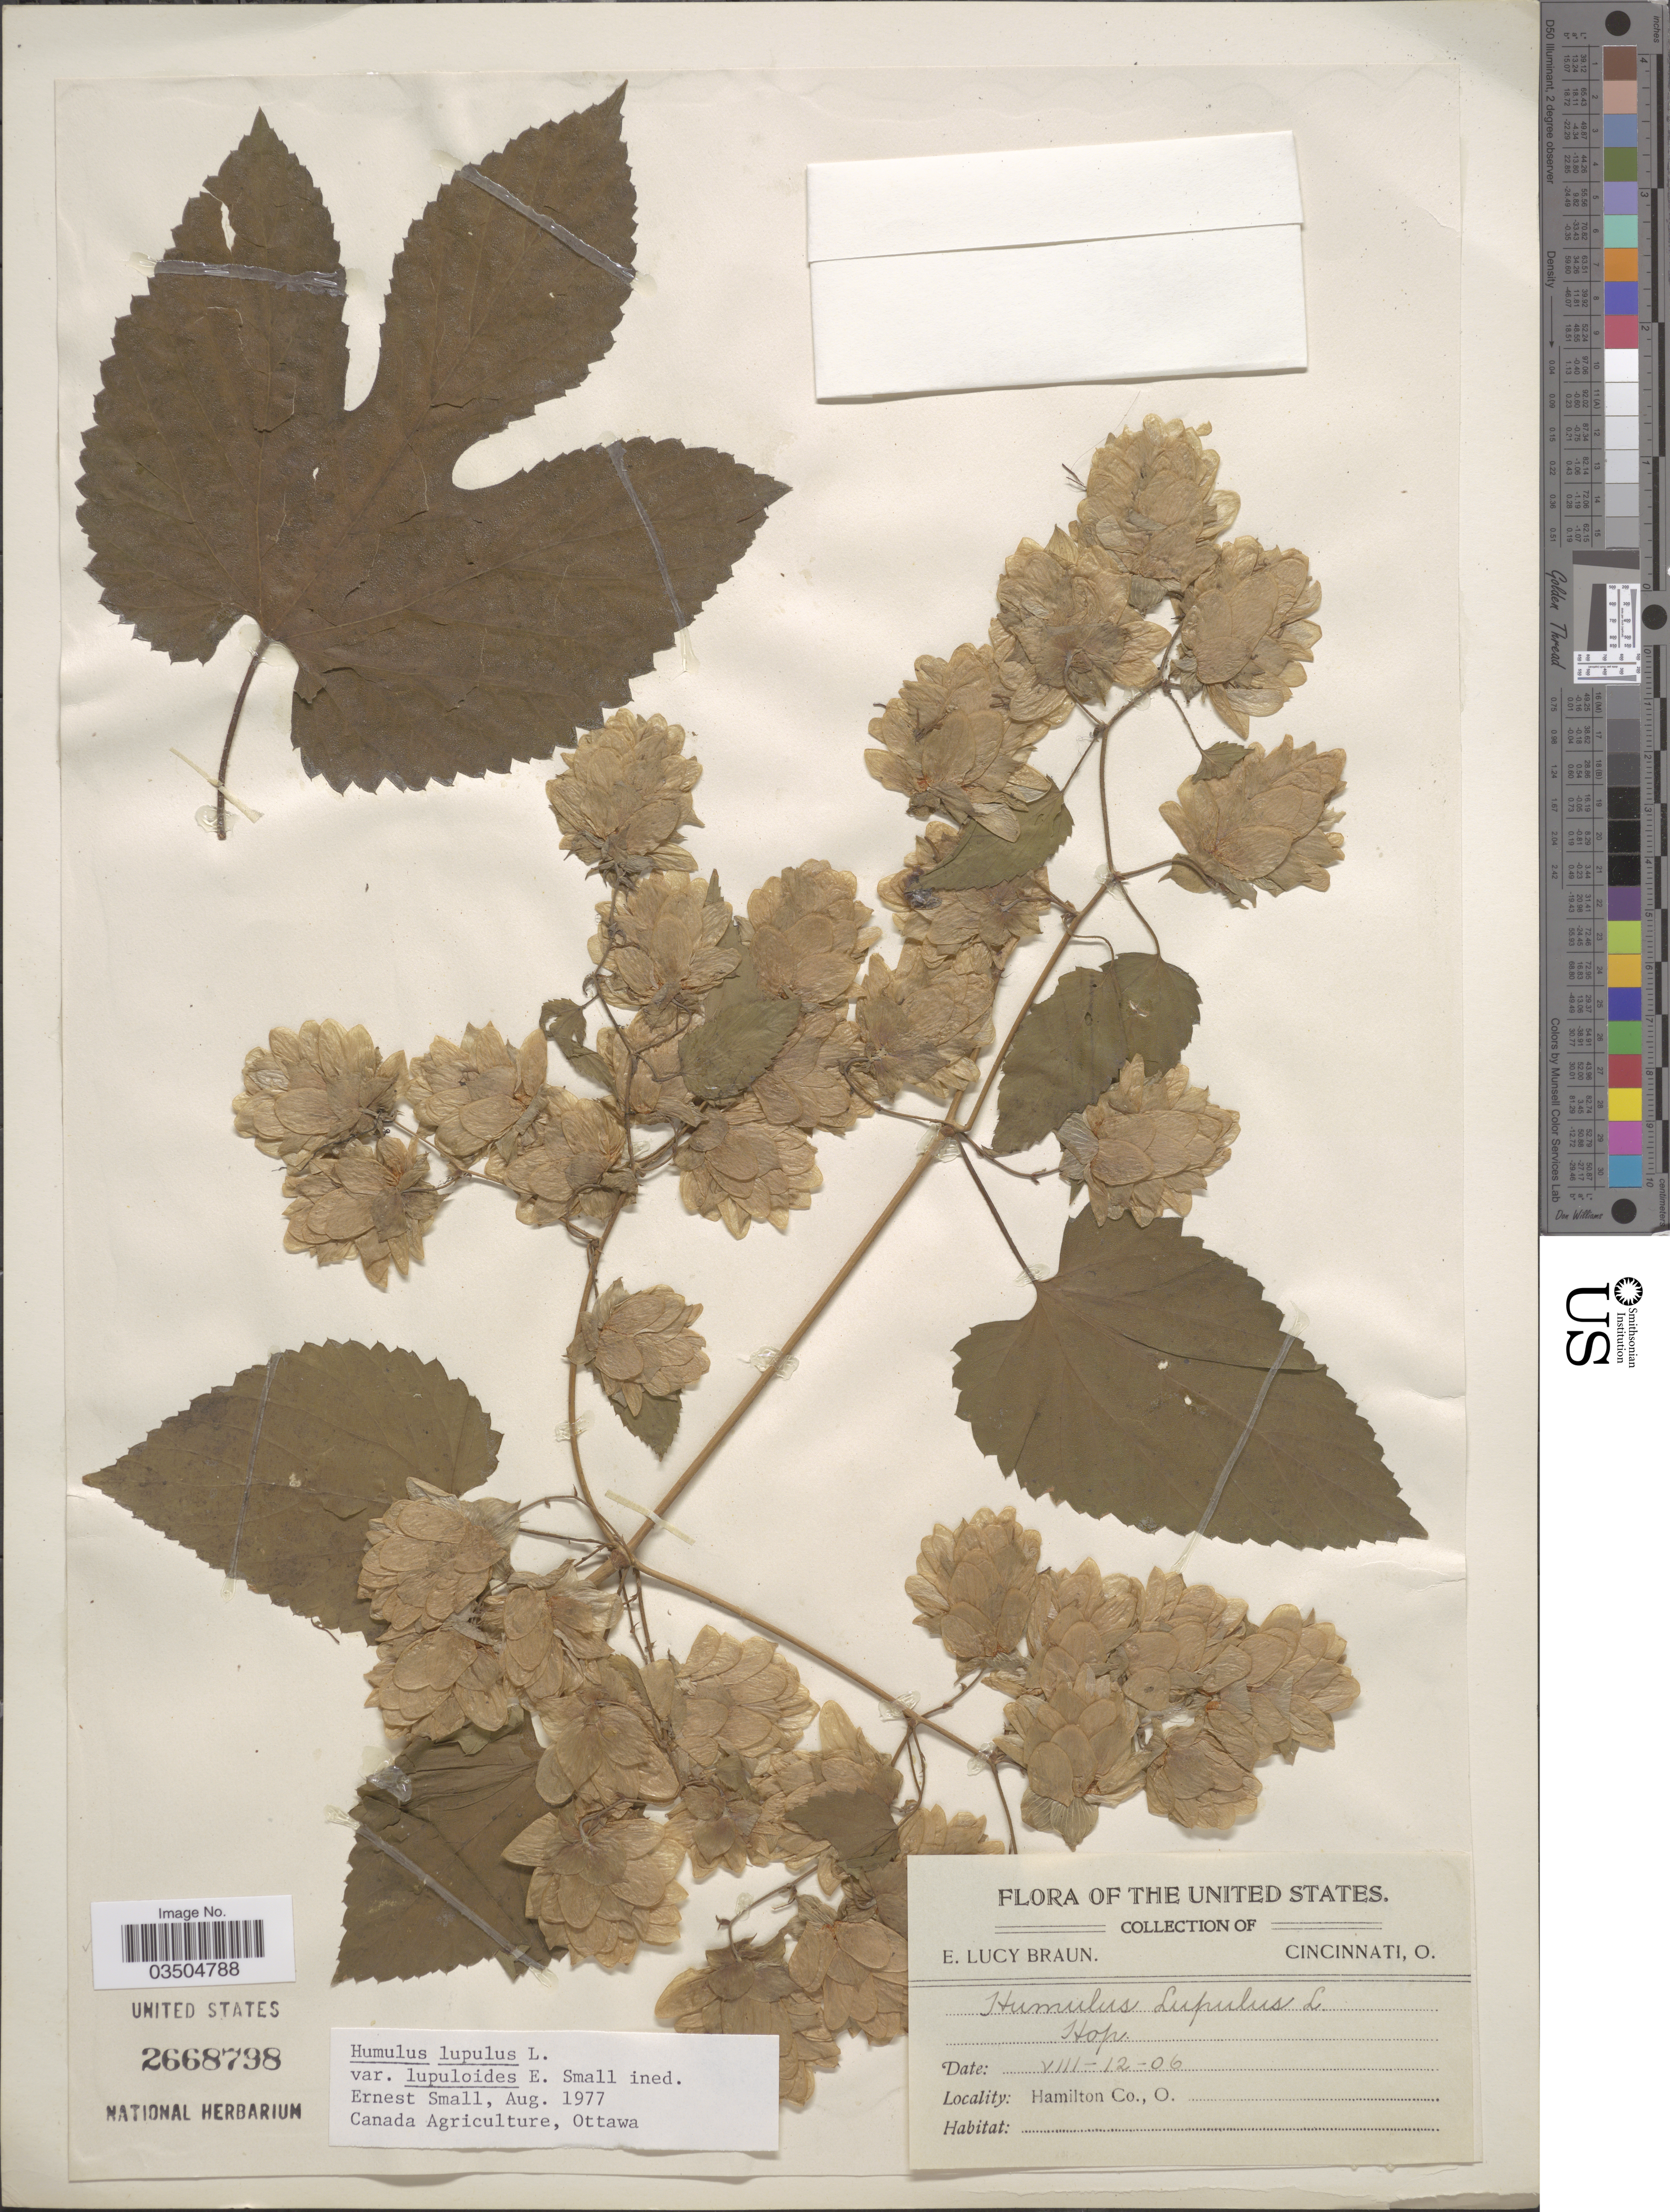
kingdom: Plantae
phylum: Tracheophyta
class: Magnoliopsida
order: Rosales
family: Cannabaceae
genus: Humulus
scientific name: Humulus americanus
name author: Nutt.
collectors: E. L. Braun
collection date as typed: Transcribed d/m/y: 12/8/6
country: United States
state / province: Ohio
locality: Hamilton Co.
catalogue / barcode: US 2668798